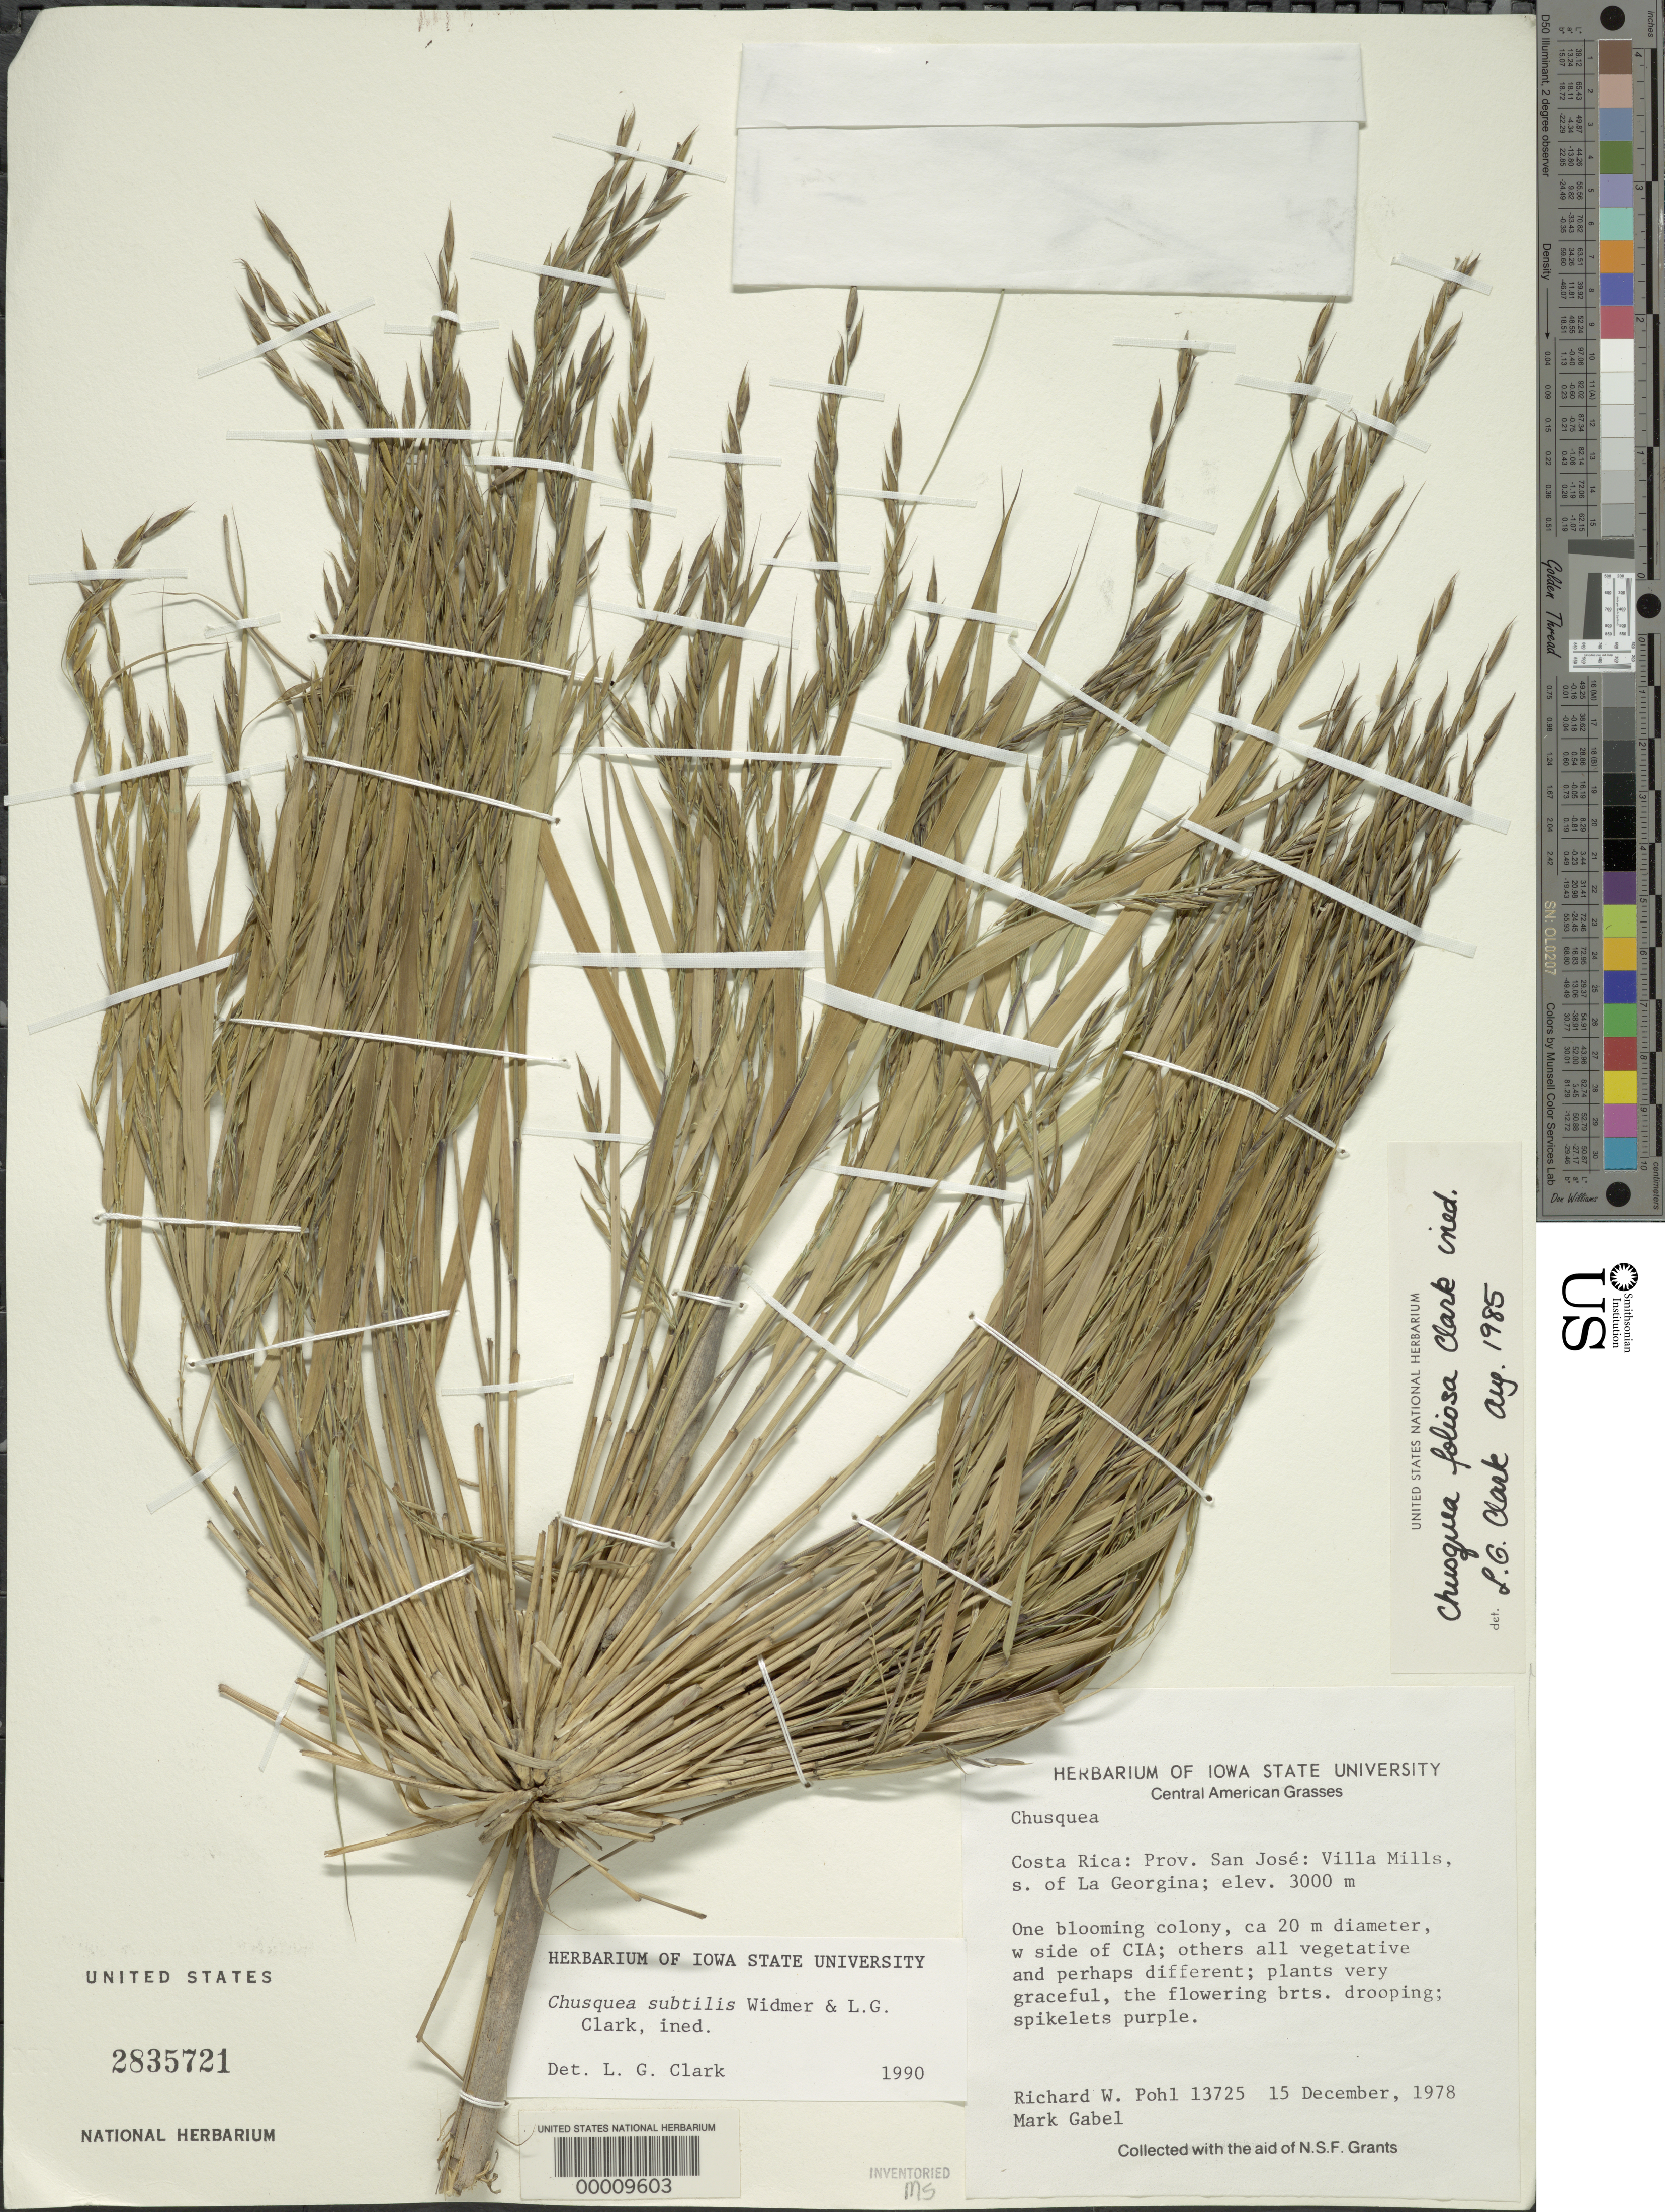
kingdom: Plantae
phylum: Tracheophyta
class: Liliopsida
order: Poales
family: Poaceae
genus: Chusquea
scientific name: Chusquea subtilis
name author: Y. Widmer & L.G. Clark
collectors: R. W. Pohl & M. Gabel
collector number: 13725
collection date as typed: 15 Dec 1978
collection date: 1978-12-15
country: Costa Rica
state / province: San José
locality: Villa mills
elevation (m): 3000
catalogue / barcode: US 2835721